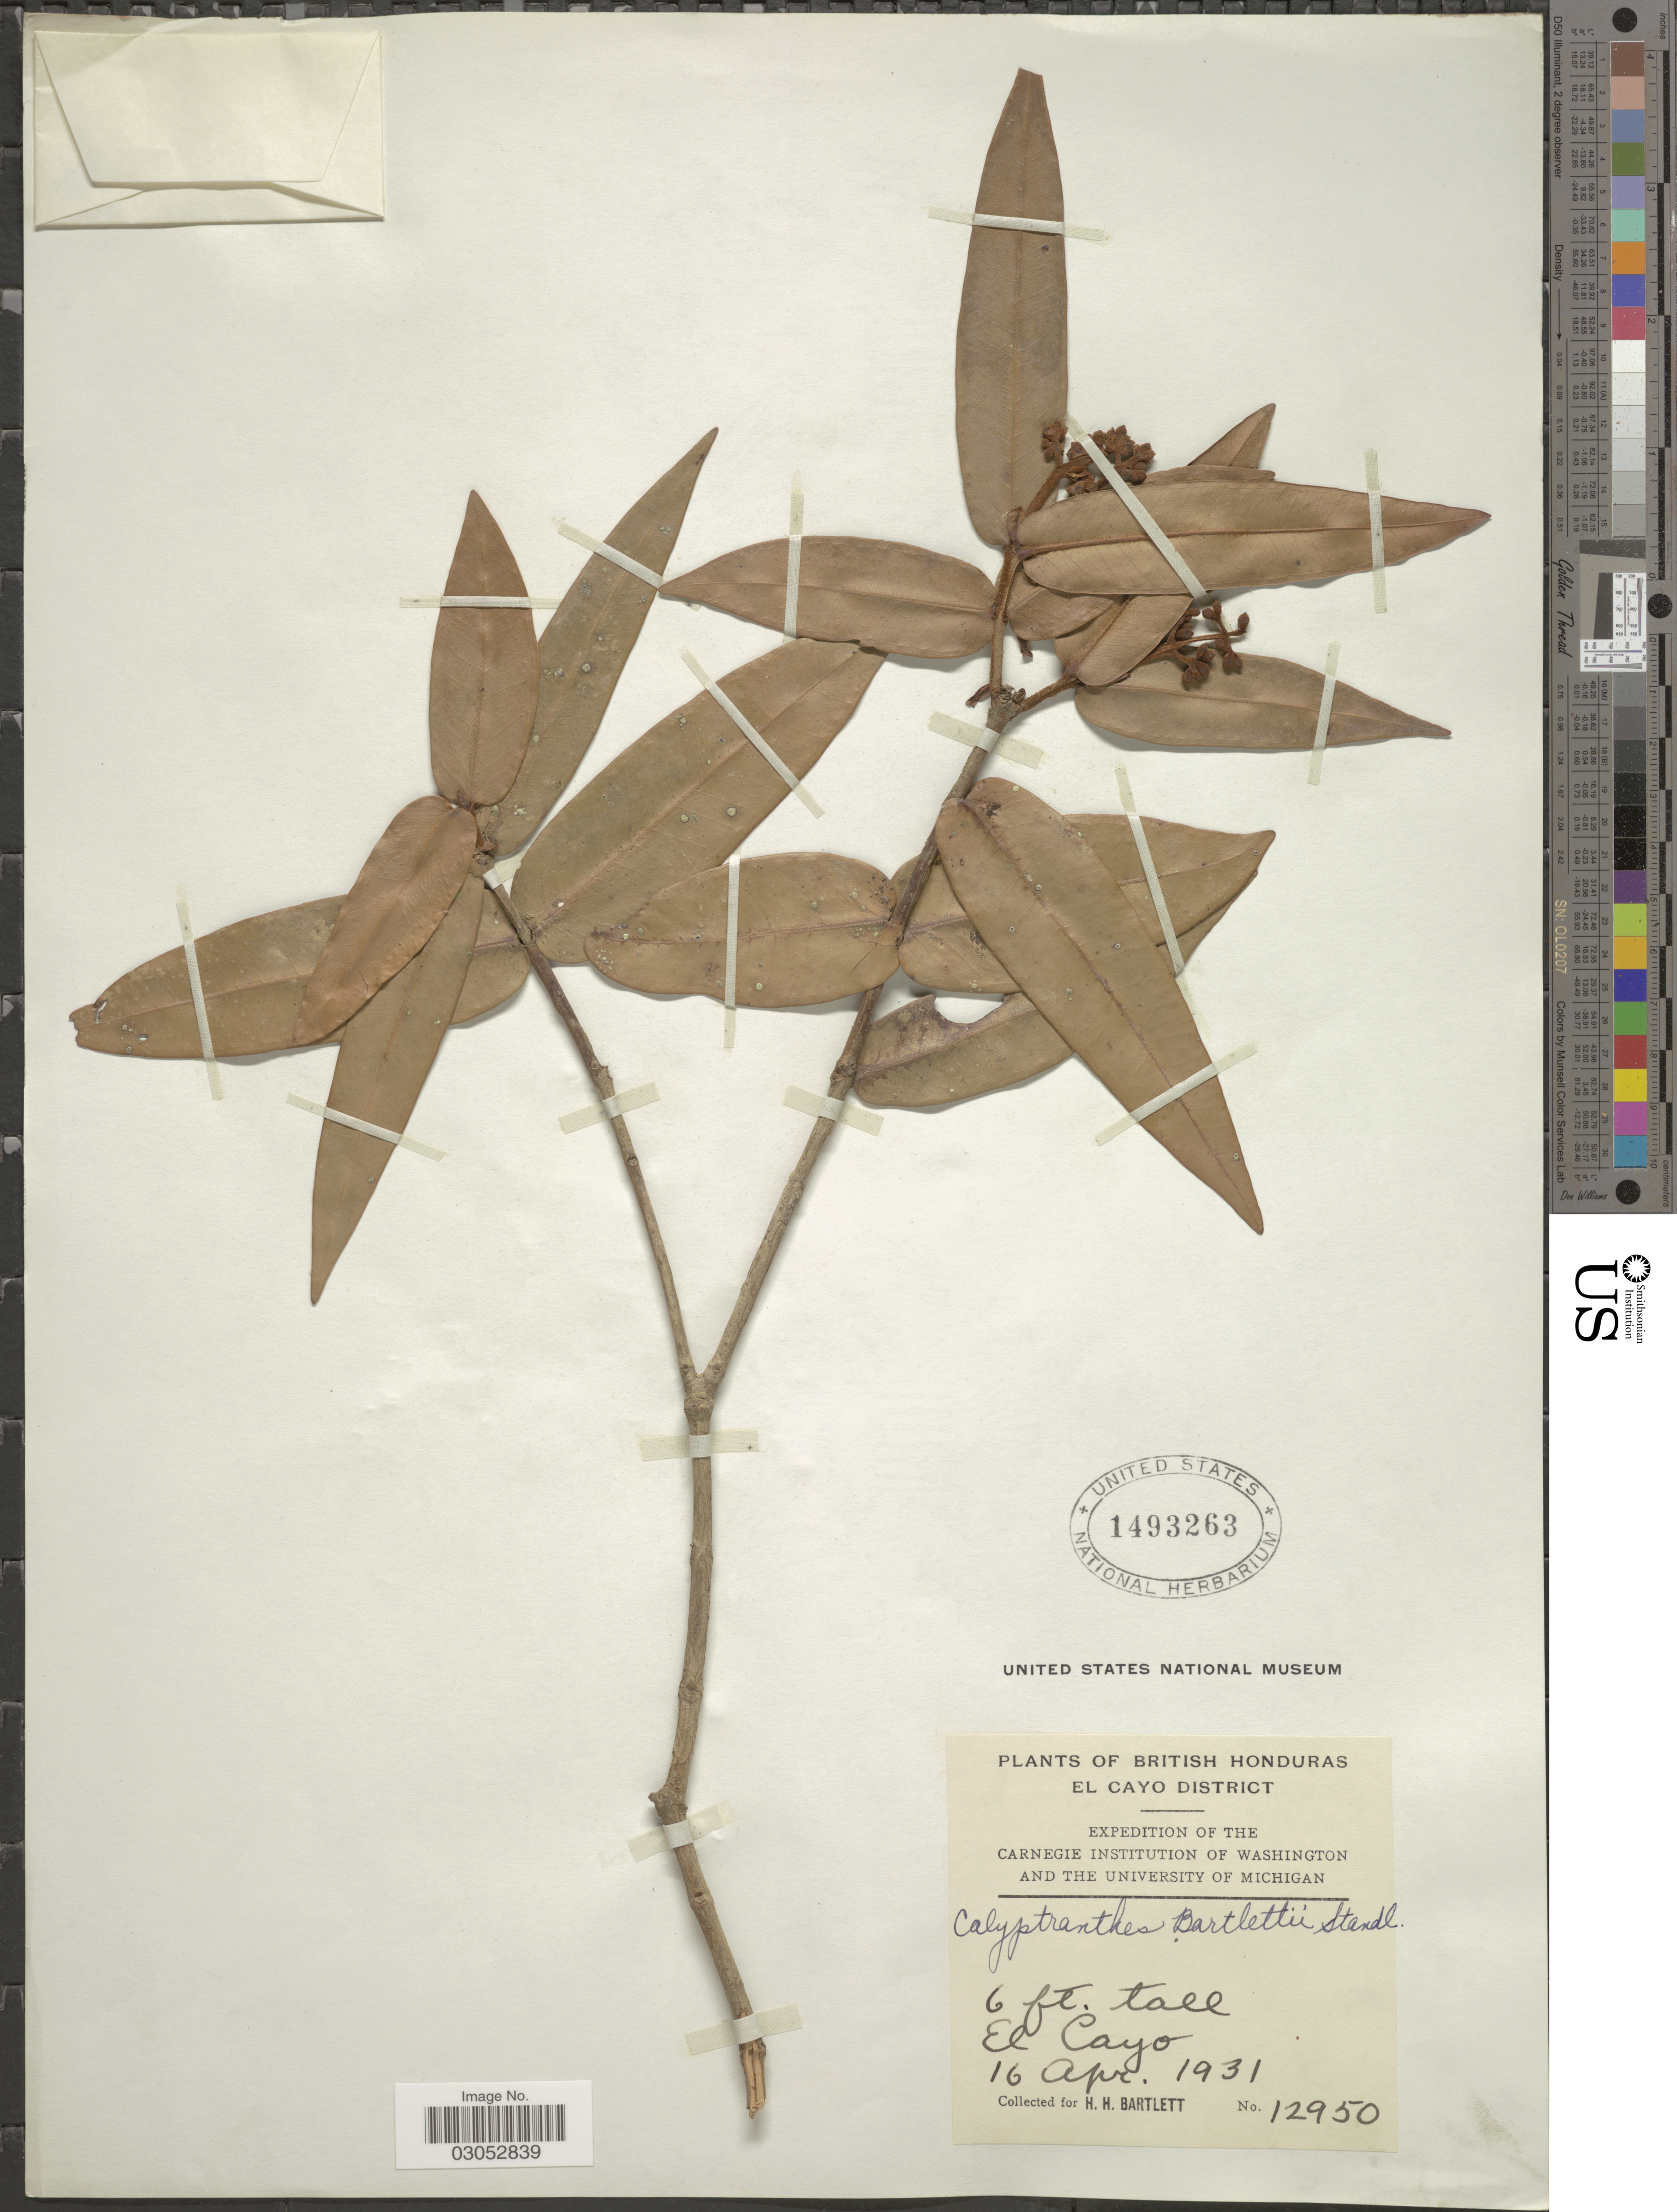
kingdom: Plantae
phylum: Tracheophyta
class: Magnoliopsida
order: Myrtales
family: Myrtaceae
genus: Myrcia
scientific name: Myrcia bartlettii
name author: (Standl.) A.R. Lourenço & Sánchez-Cháv.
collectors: H. H. Bartlett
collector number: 12950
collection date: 1931-04-16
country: Belize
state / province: Cayo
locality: British Honduras, El Cayo District. El Cayo.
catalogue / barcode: US 1493263